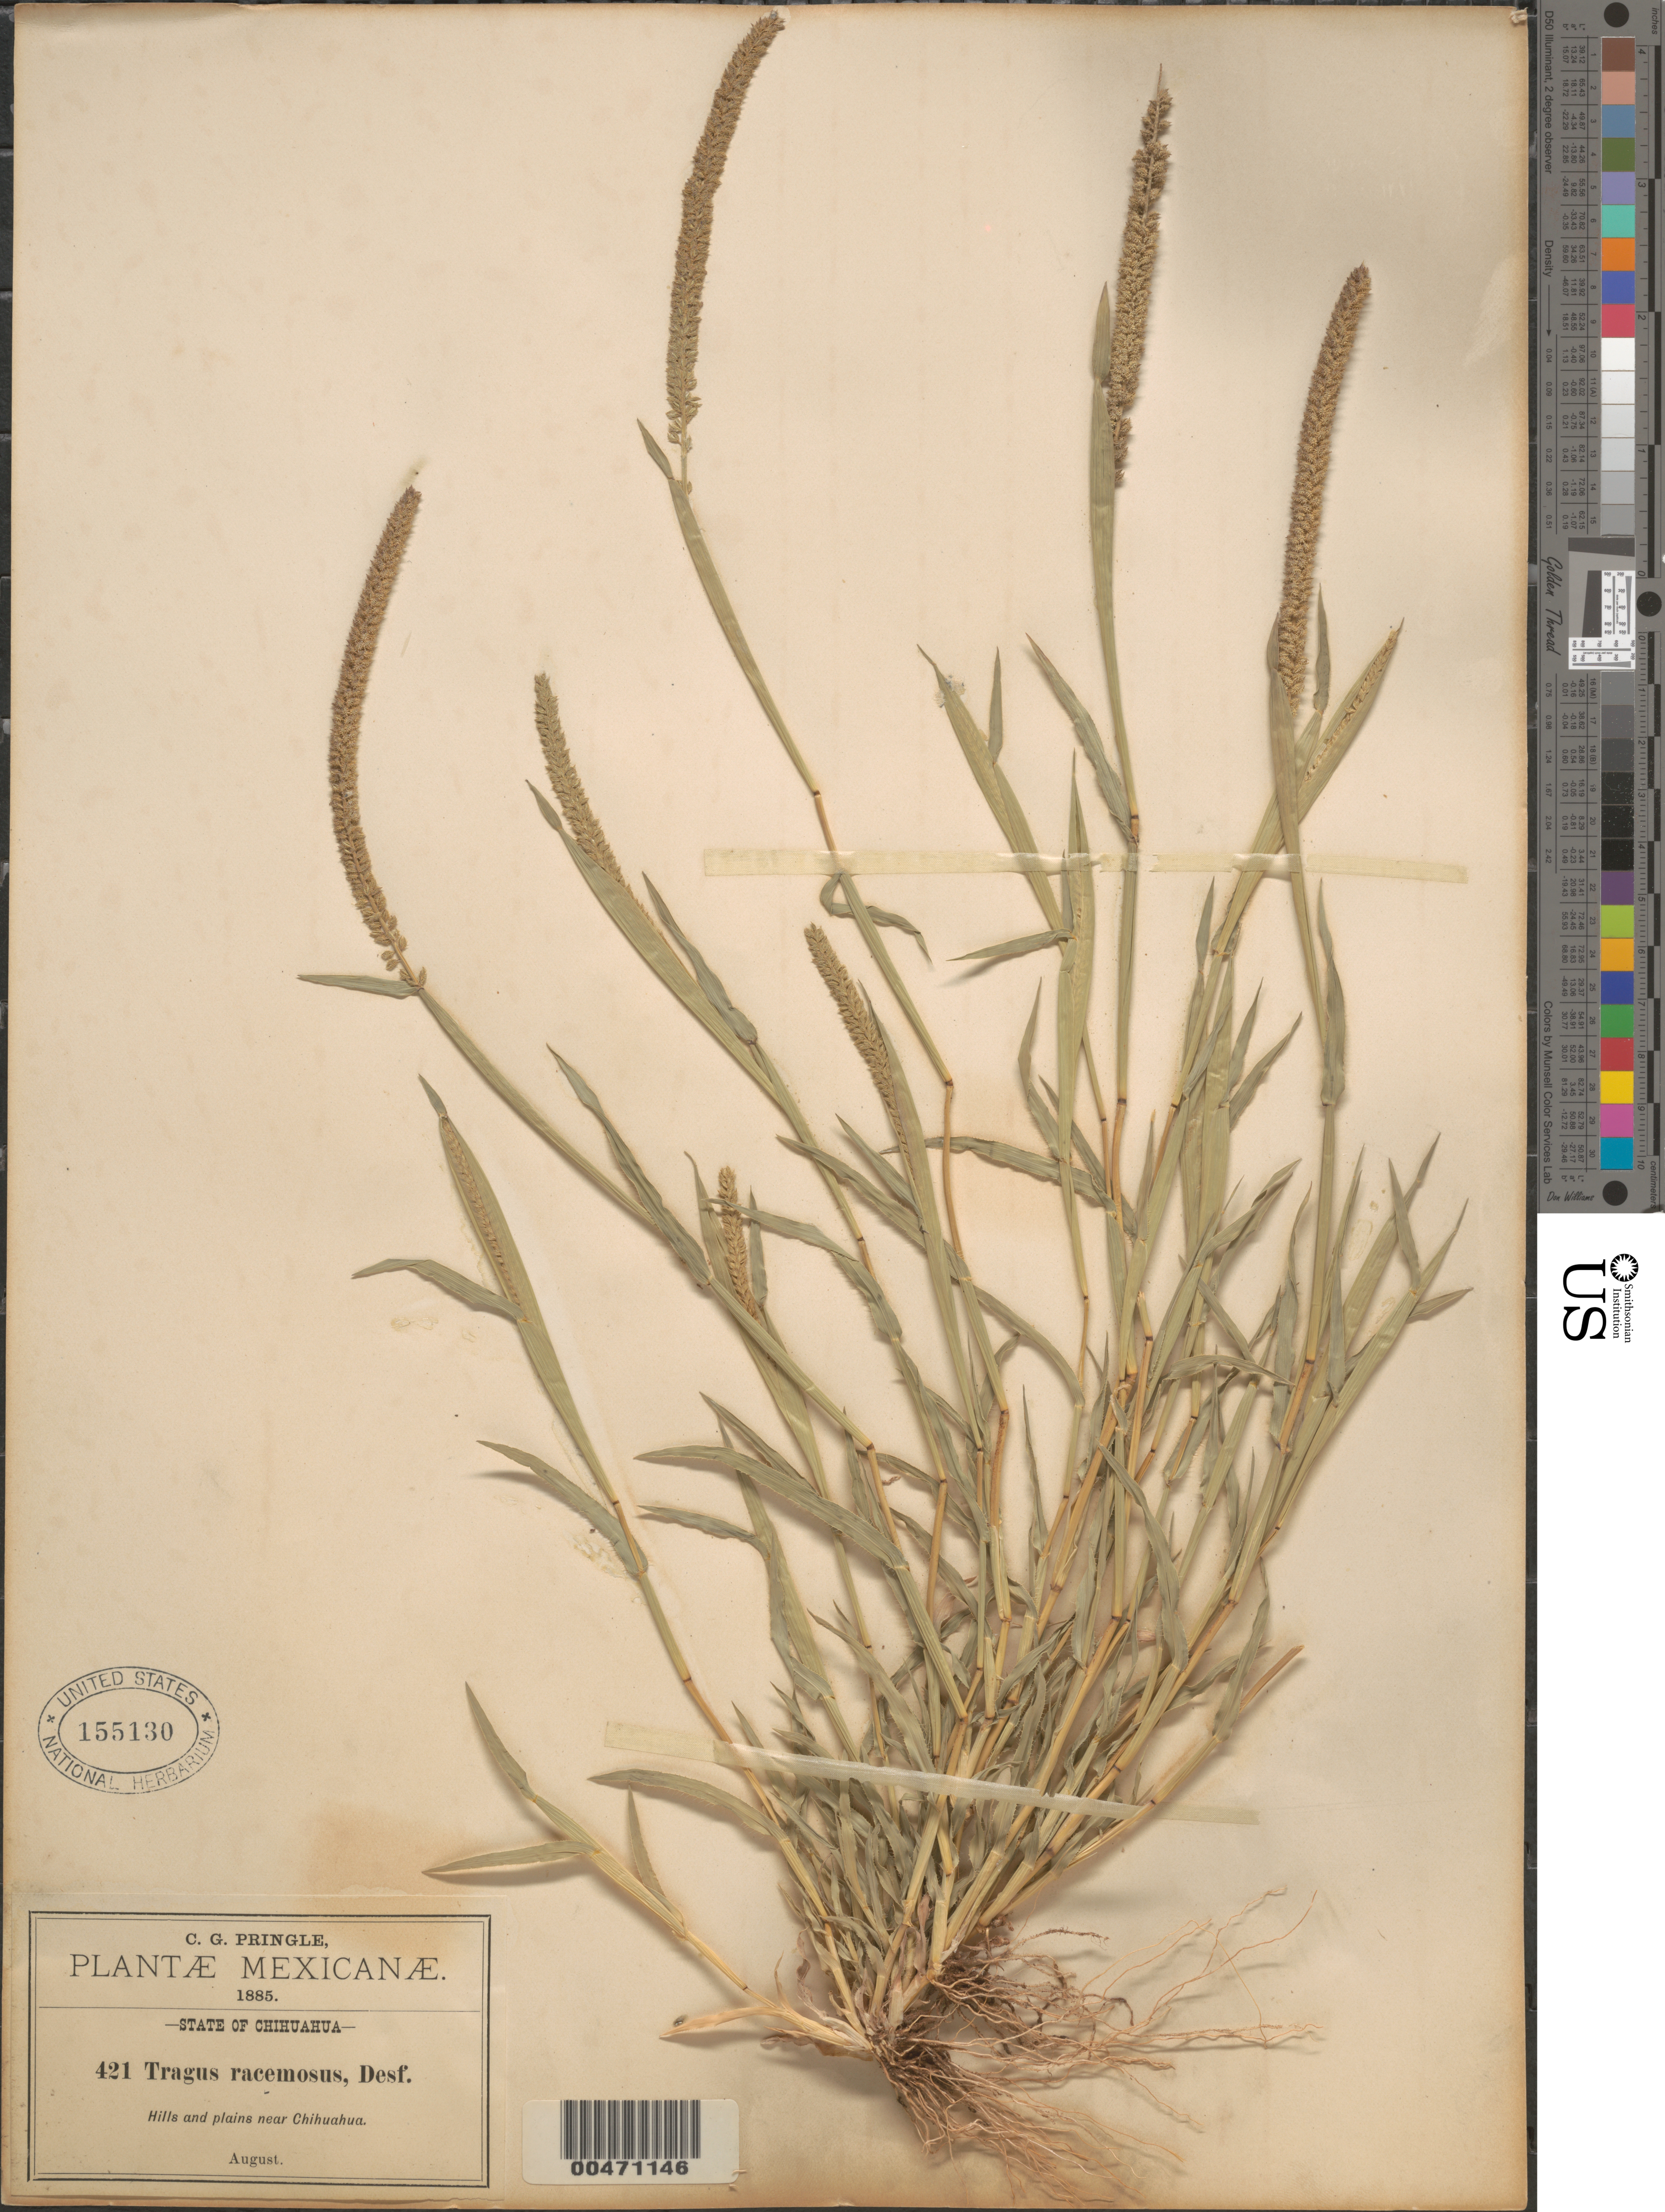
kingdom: Plantae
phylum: Tracheophyta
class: Liliopsida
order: Poales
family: Poaceae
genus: Tragus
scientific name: Tragus berteronianus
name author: Schult.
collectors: C. G. Pringle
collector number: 421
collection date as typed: Aug 1885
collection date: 1885-08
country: Mexico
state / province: Chihuahua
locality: Near Chihuahua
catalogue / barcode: US 155130